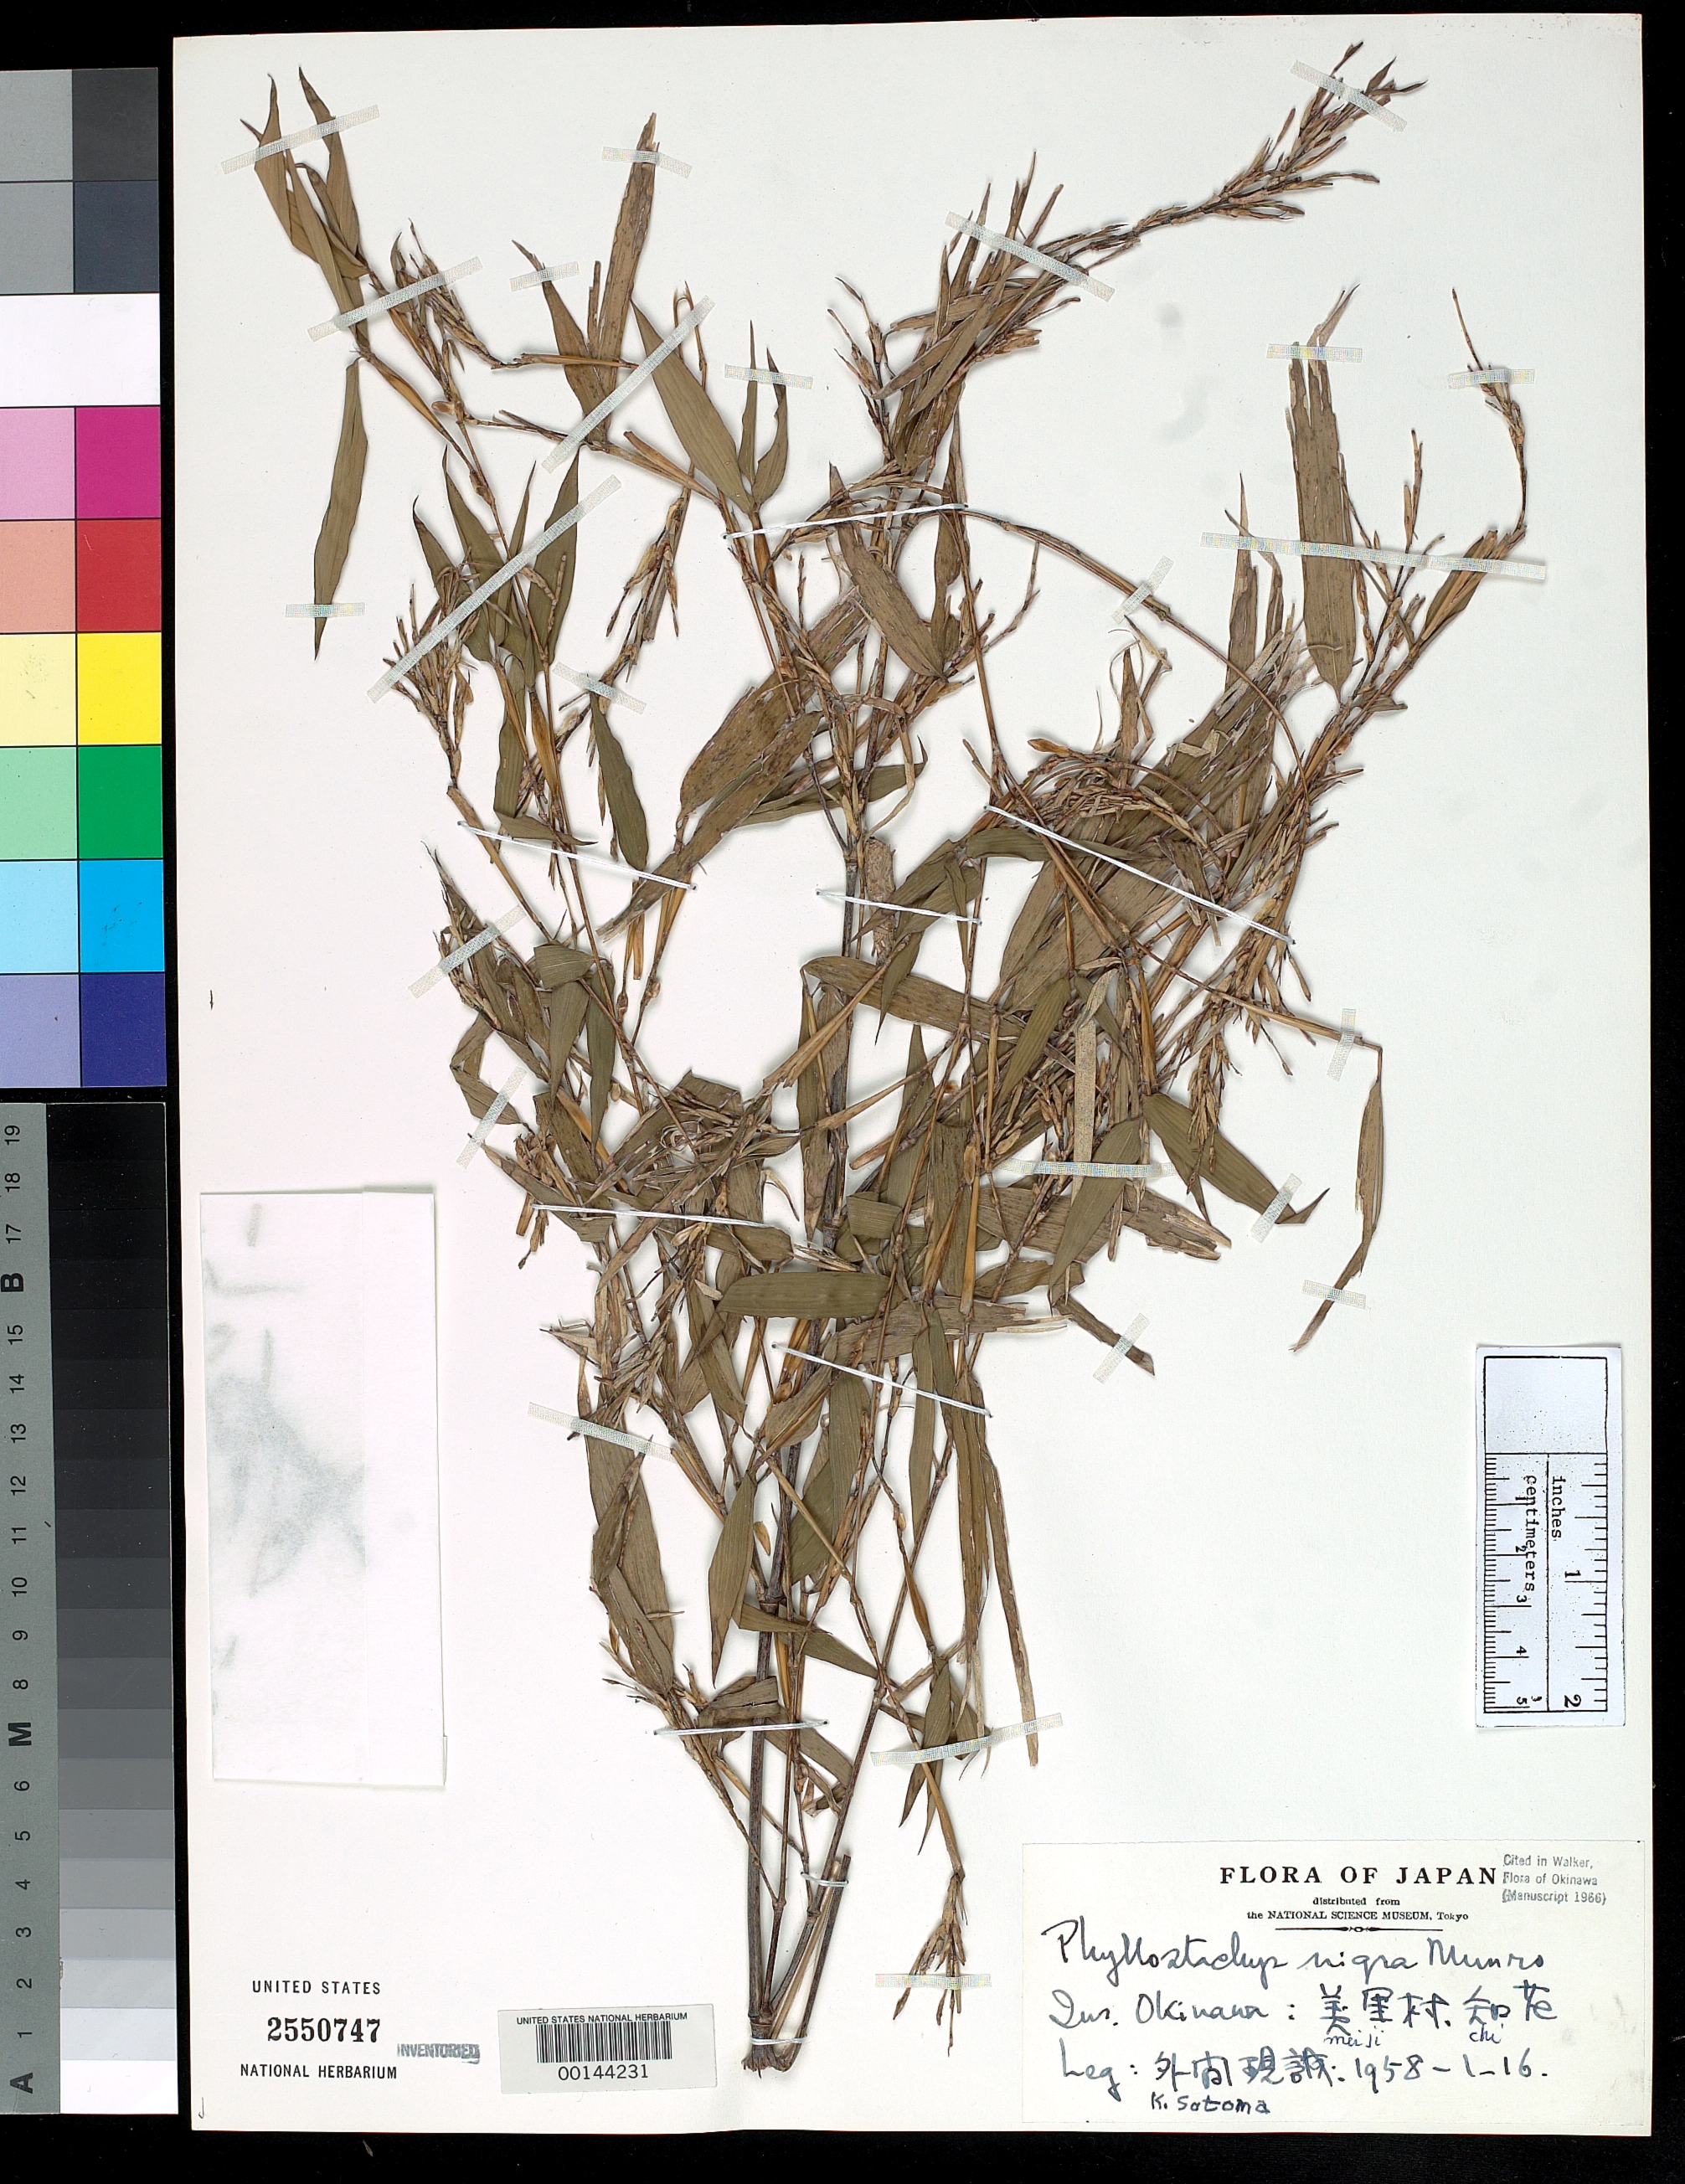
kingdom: Plantae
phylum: Tracheophyta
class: Liliopsida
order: Poales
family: Poaceae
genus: Phyllostachys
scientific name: Phyllostachys nigra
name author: (Lodd. ex Lindl.) Munro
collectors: K. Satoma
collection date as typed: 16 Jan 1958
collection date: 1958-01-16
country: Japan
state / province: Okinawa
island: Okinawa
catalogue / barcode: US 2550747